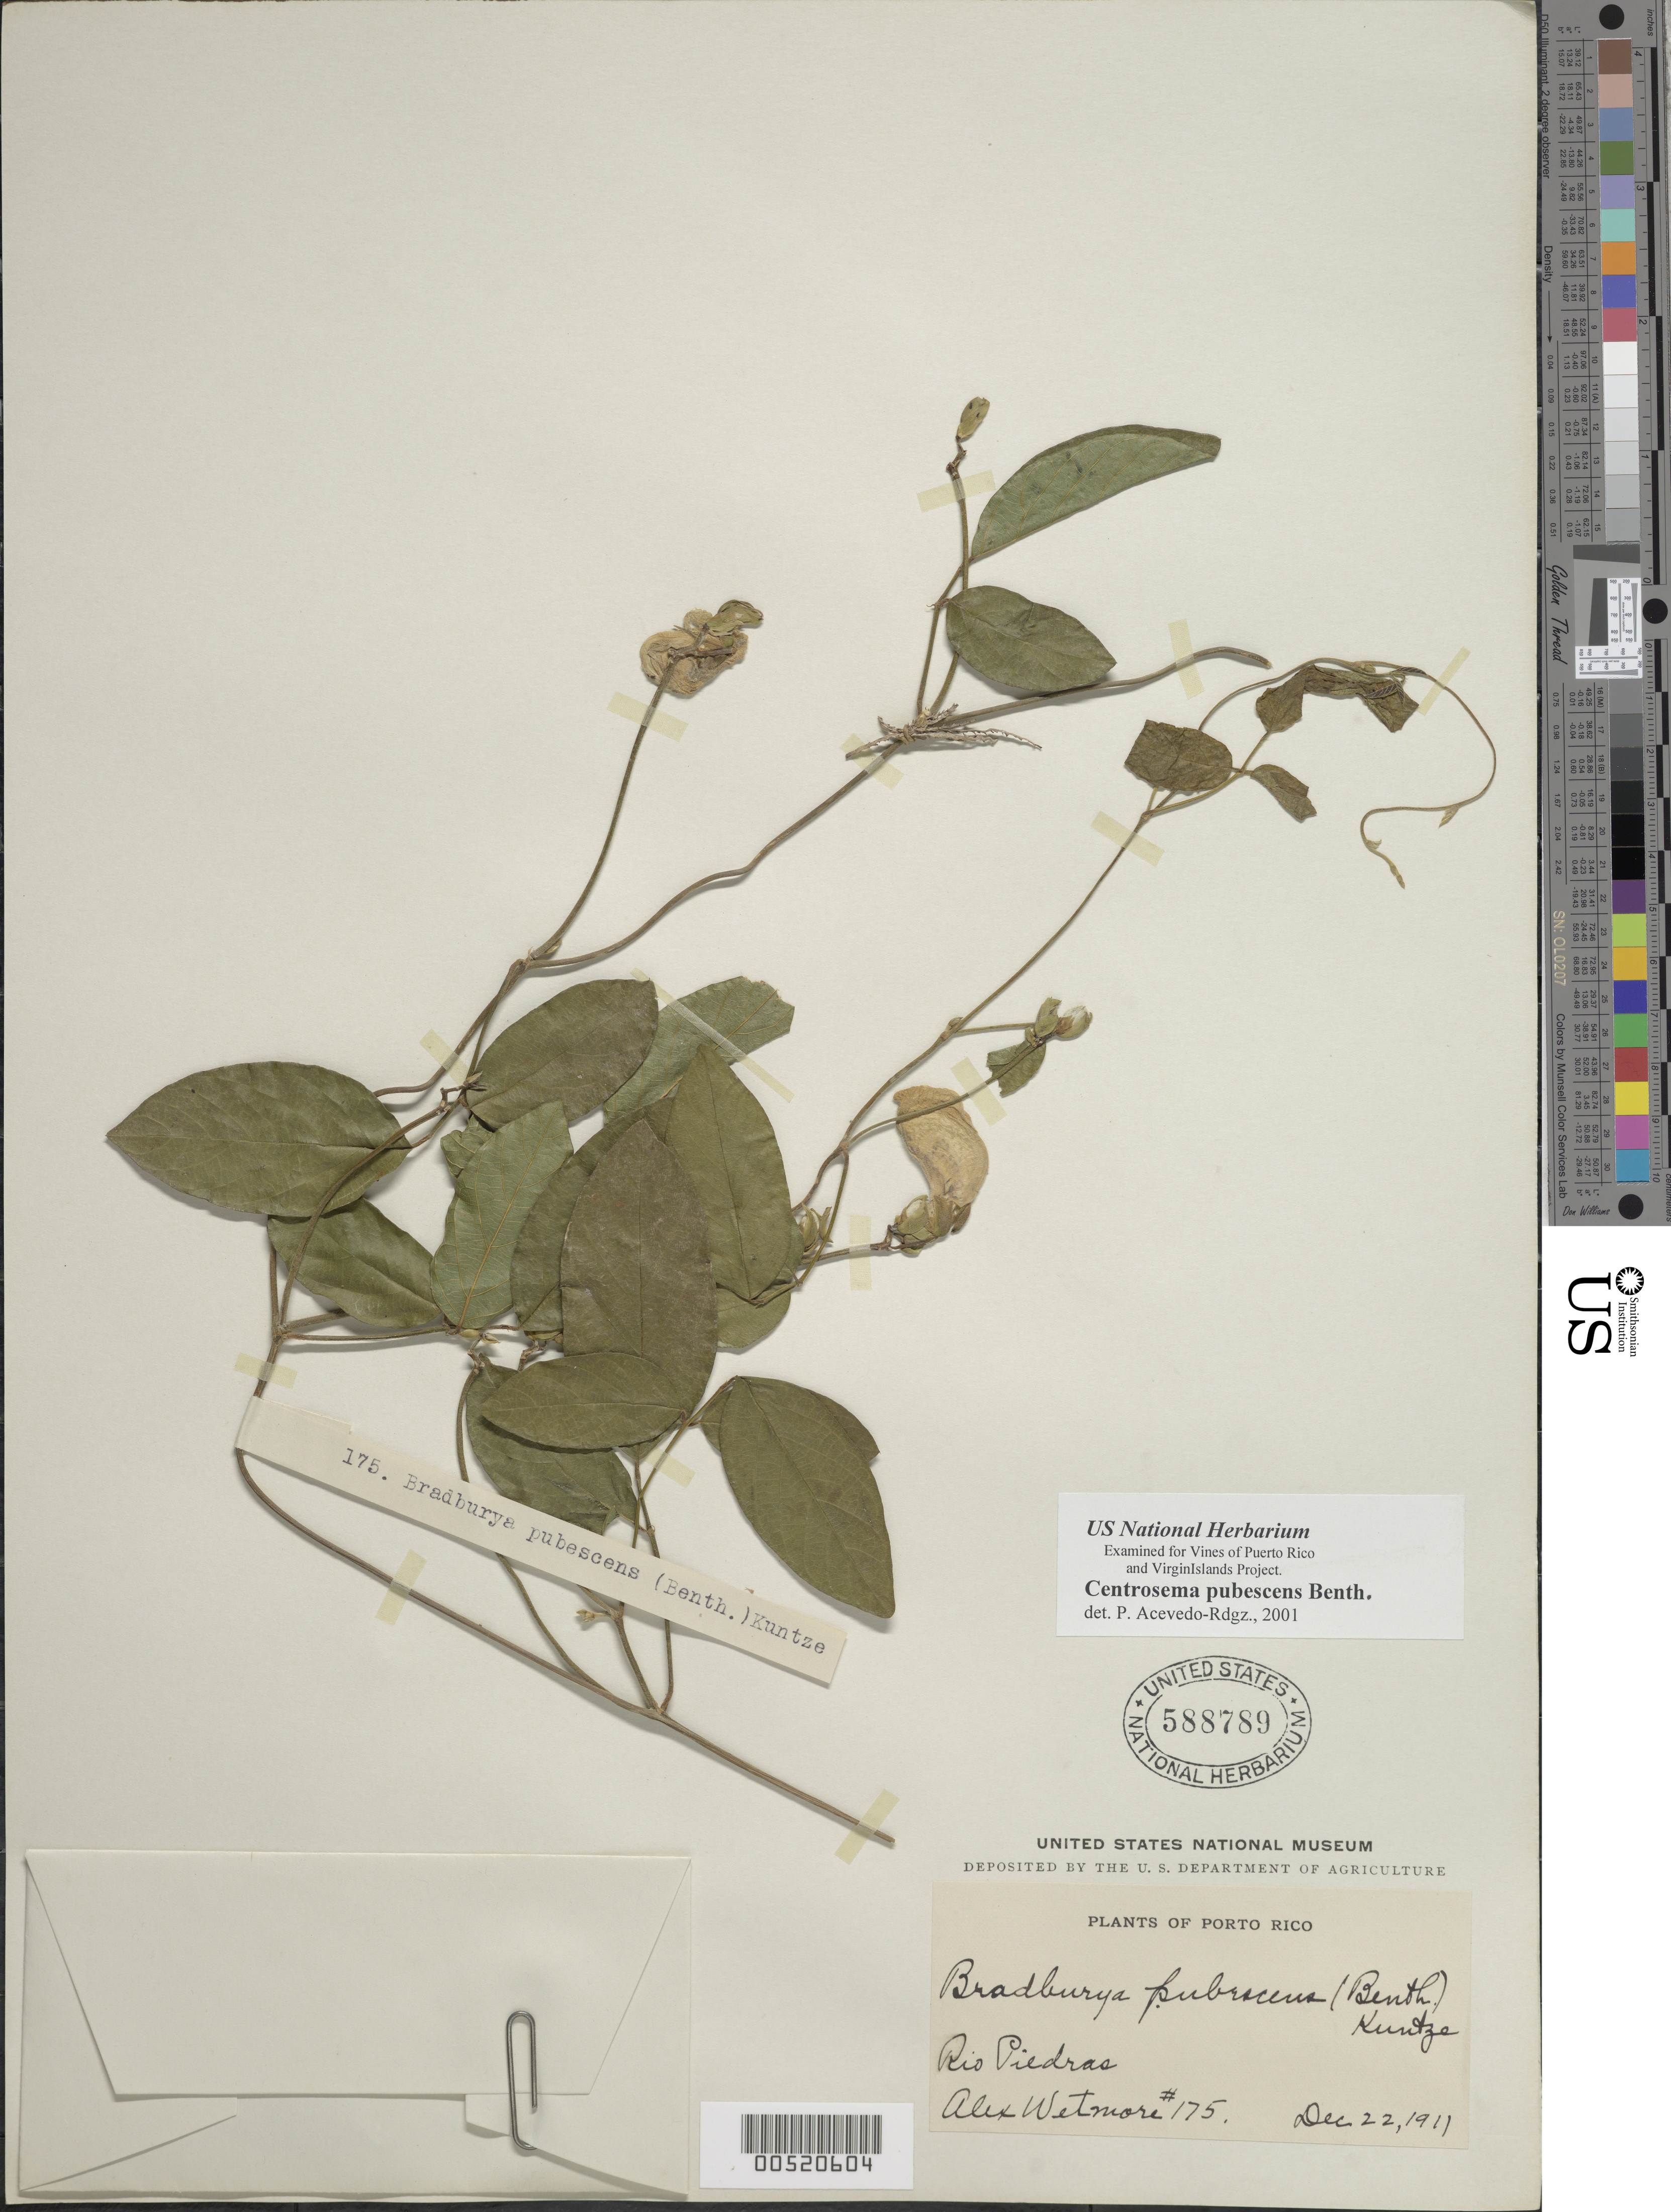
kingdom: Plantae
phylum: Tracheophyta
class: Magnoliopsida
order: Fabales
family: Fabaceae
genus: Centrosema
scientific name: Centrosema pubescens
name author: Benth.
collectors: A. Wetmore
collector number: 175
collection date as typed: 22 Dec 1911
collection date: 1911-12-22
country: Puerto Rico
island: Greater Antilles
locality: Rio Piedras.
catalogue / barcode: US 588789